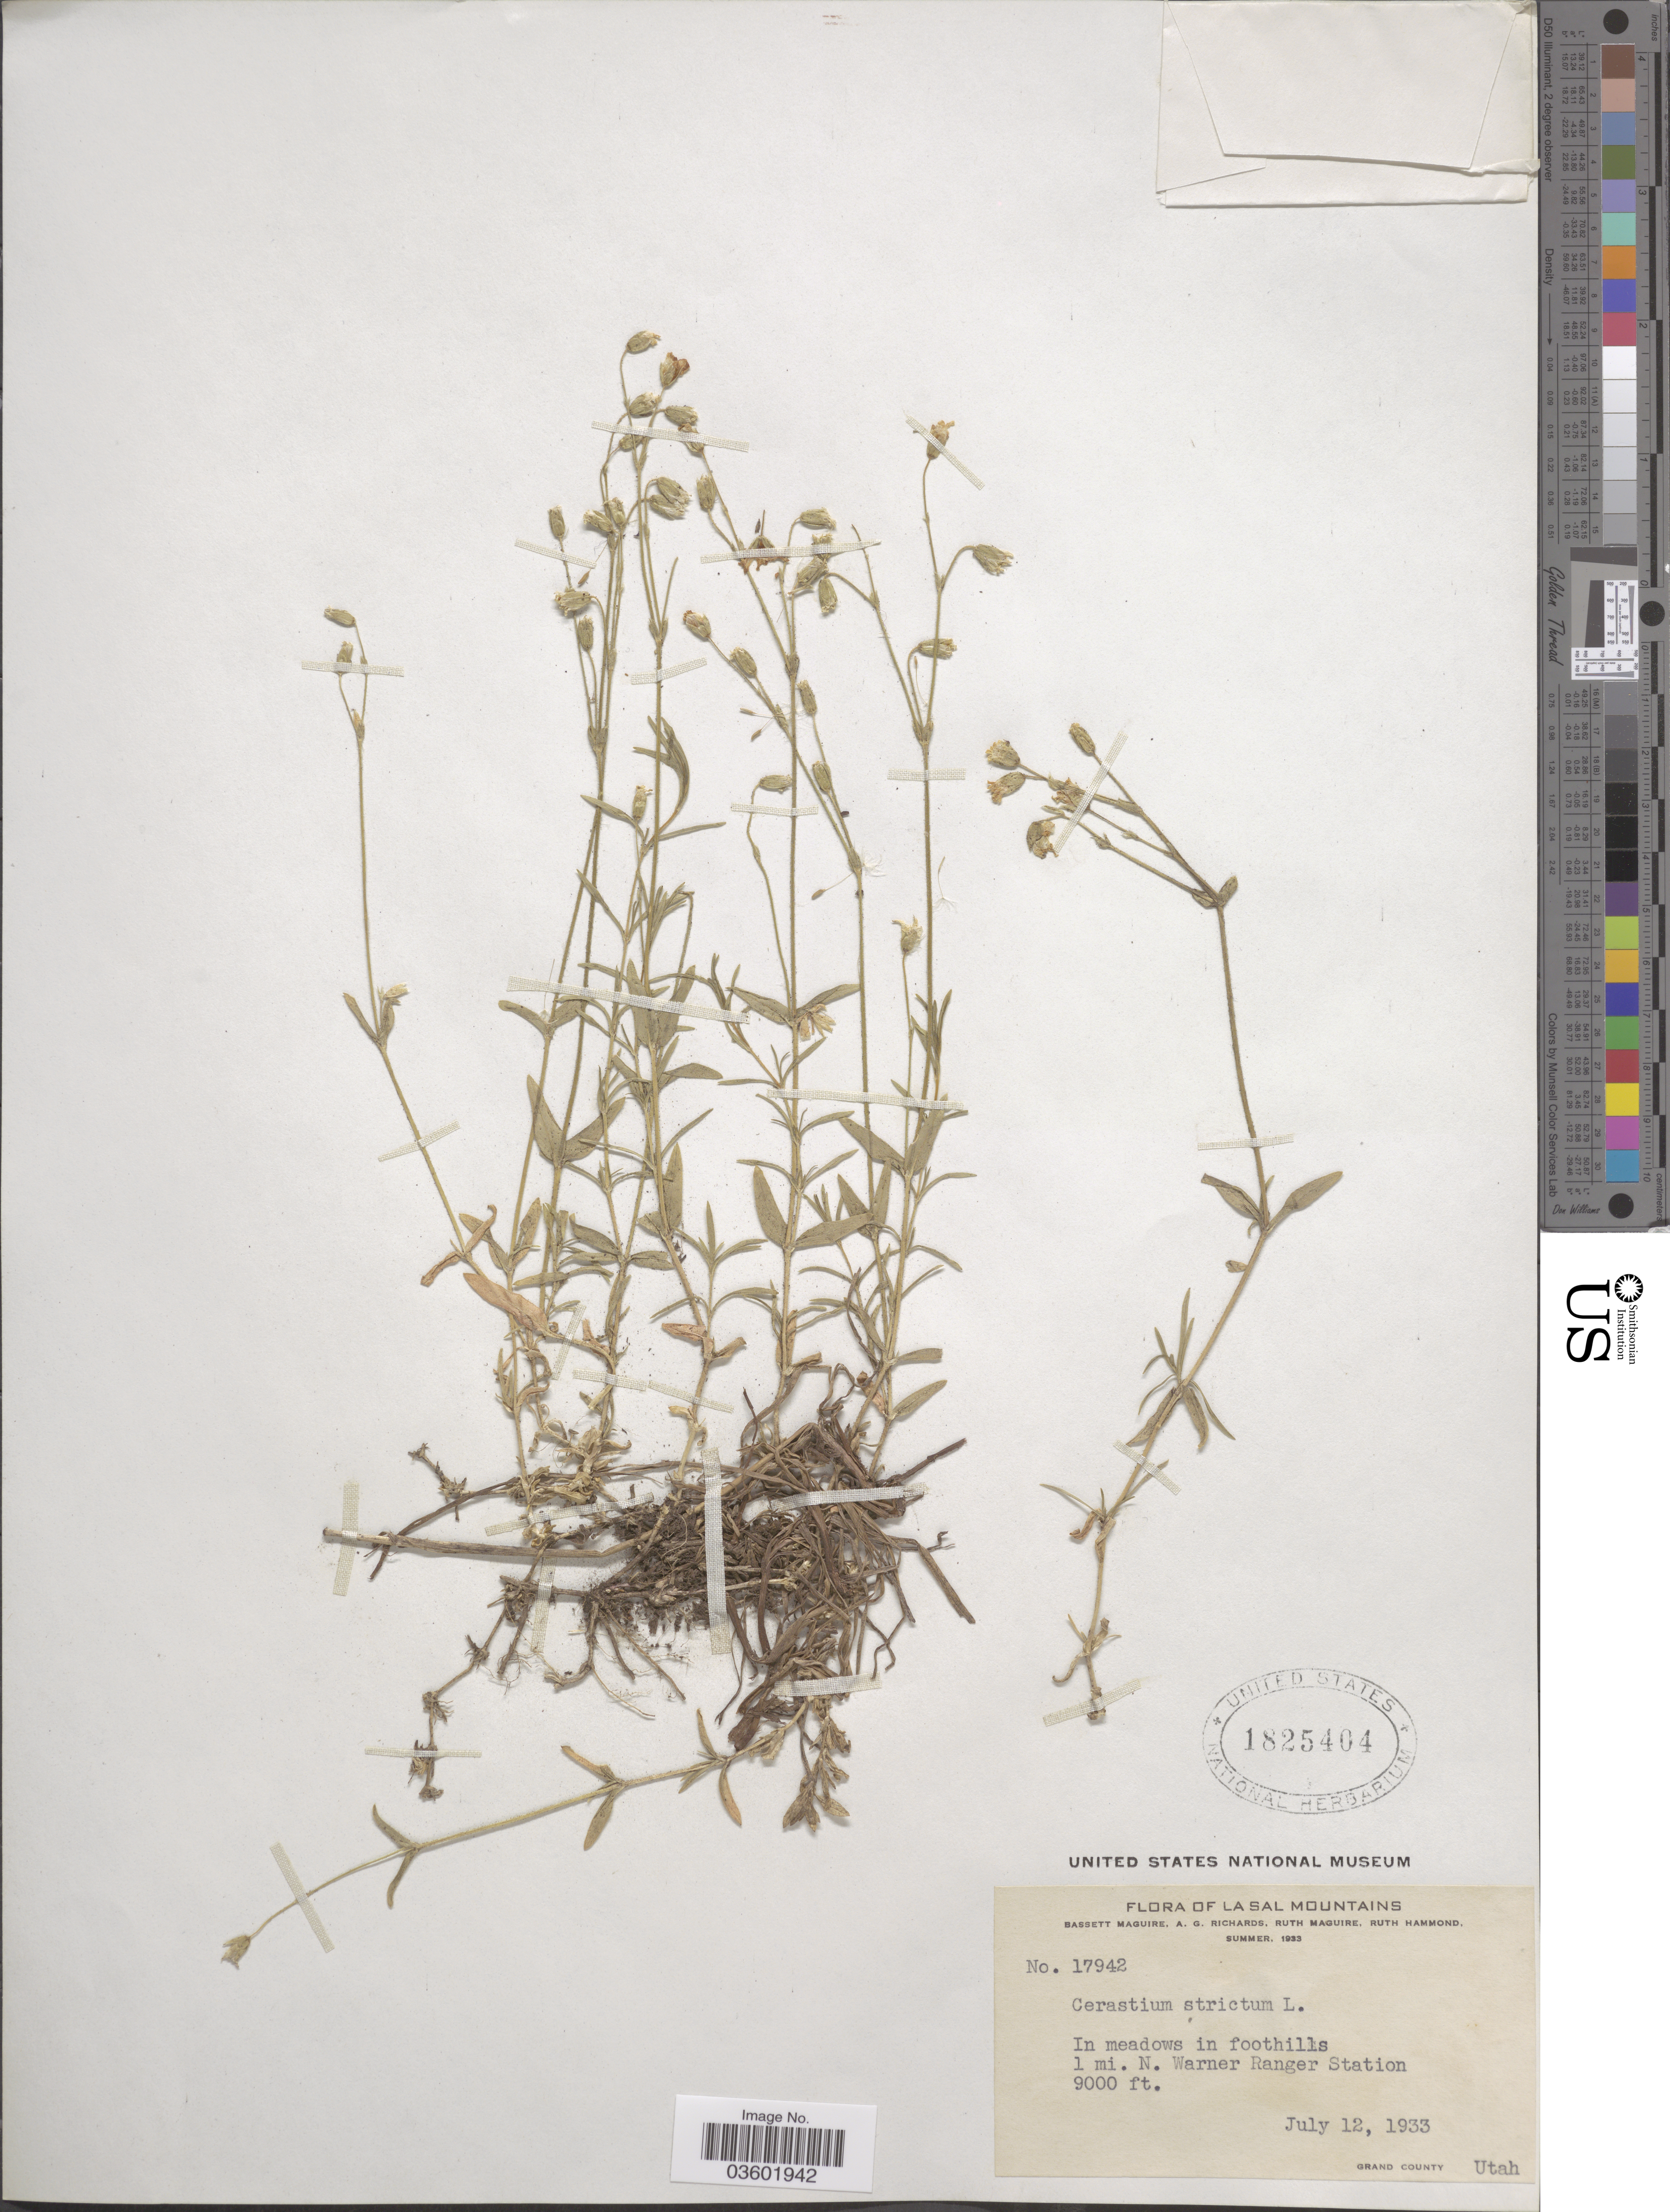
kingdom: Plantae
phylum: Tracheophyta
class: Magnoliopsida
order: Caryophyllales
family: Caryophyllaceae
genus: Cerastium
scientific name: Cerastium strictum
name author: L.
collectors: B. Maguire, A. Richards, R. R. Maguire & R. Hammond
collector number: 17942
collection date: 1933-07-12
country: United States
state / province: Utah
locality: La Sal Mountains. 1 mi. N. Warner Ranger Station.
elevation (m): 2743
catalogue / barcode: US 1825404